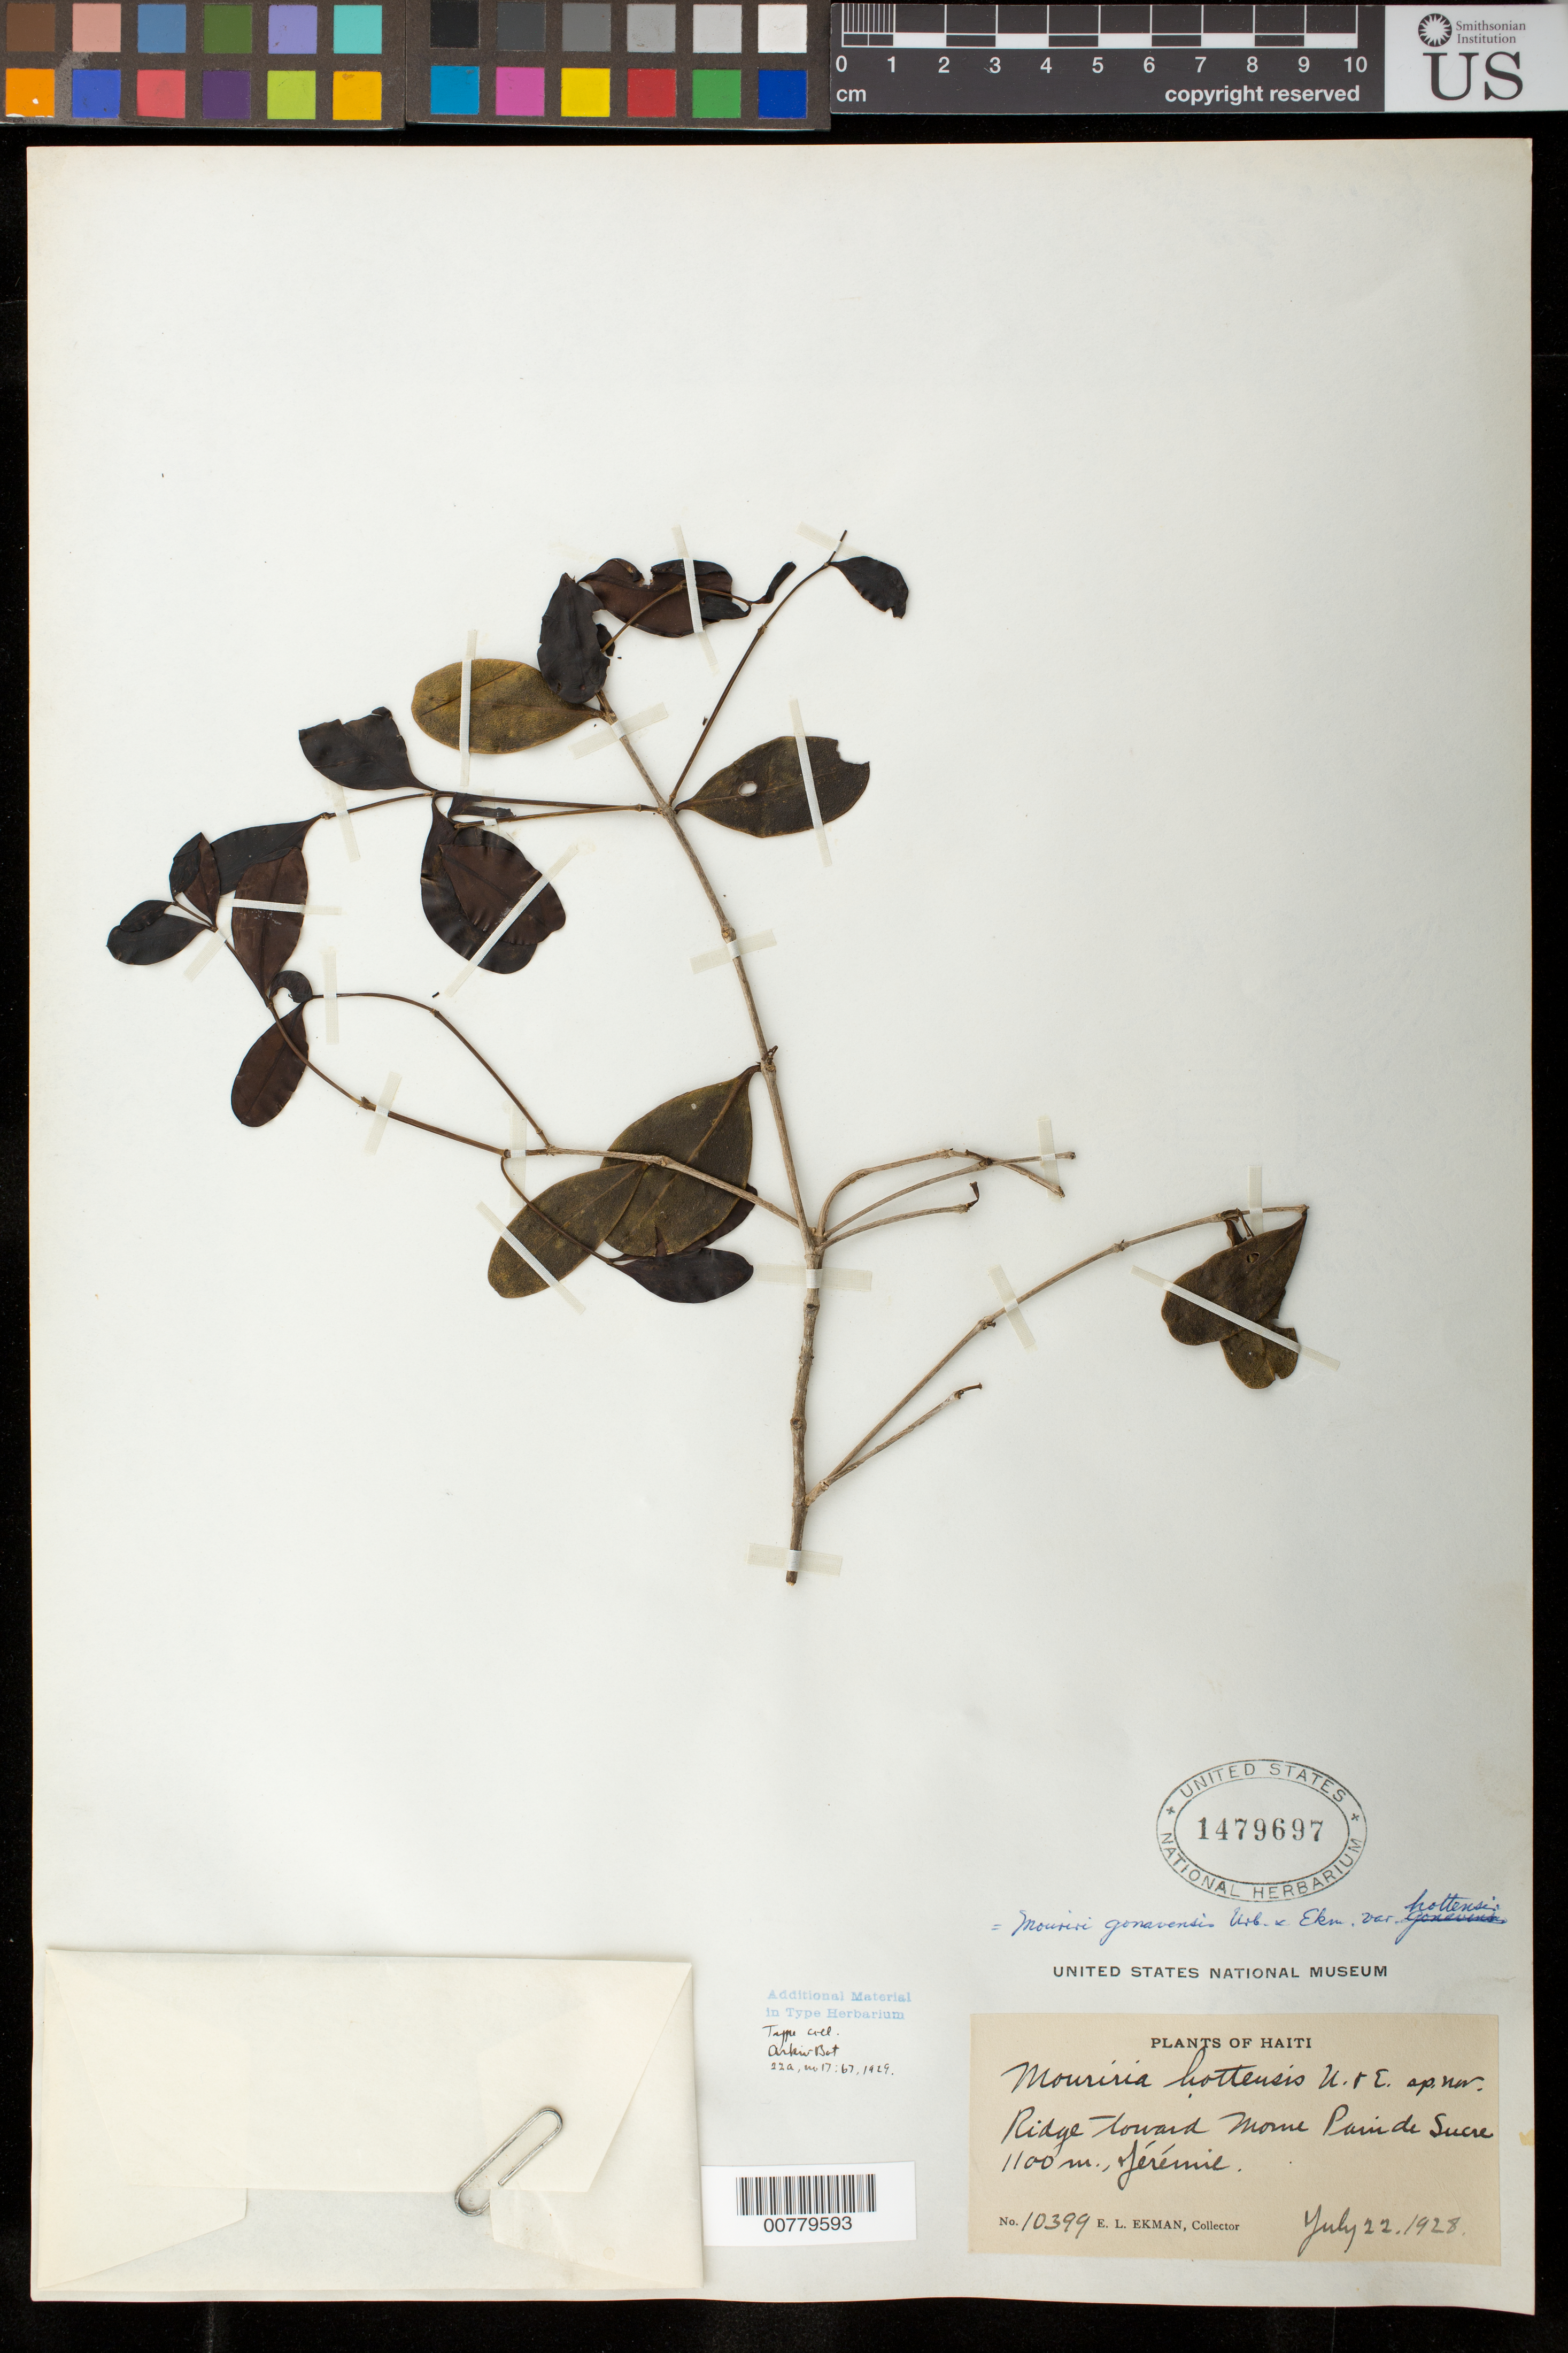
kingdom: Plantae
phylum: Tracheophyta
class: Magnoliopsida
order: Myrtales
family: Melastomataceae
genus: Mouriri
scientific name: Mouriri hottensis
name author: Urb. & Ekman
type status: Isotype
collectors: E. L. Ekman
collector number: H 10399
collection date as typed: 22 Jul 1928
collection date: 1928-07-22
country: Haiti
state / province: Grand'Anse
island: Hispaniola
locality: Jérémie, ridge toward Morne Pain de Sucre.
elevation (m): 1100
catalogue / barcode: US 1479697